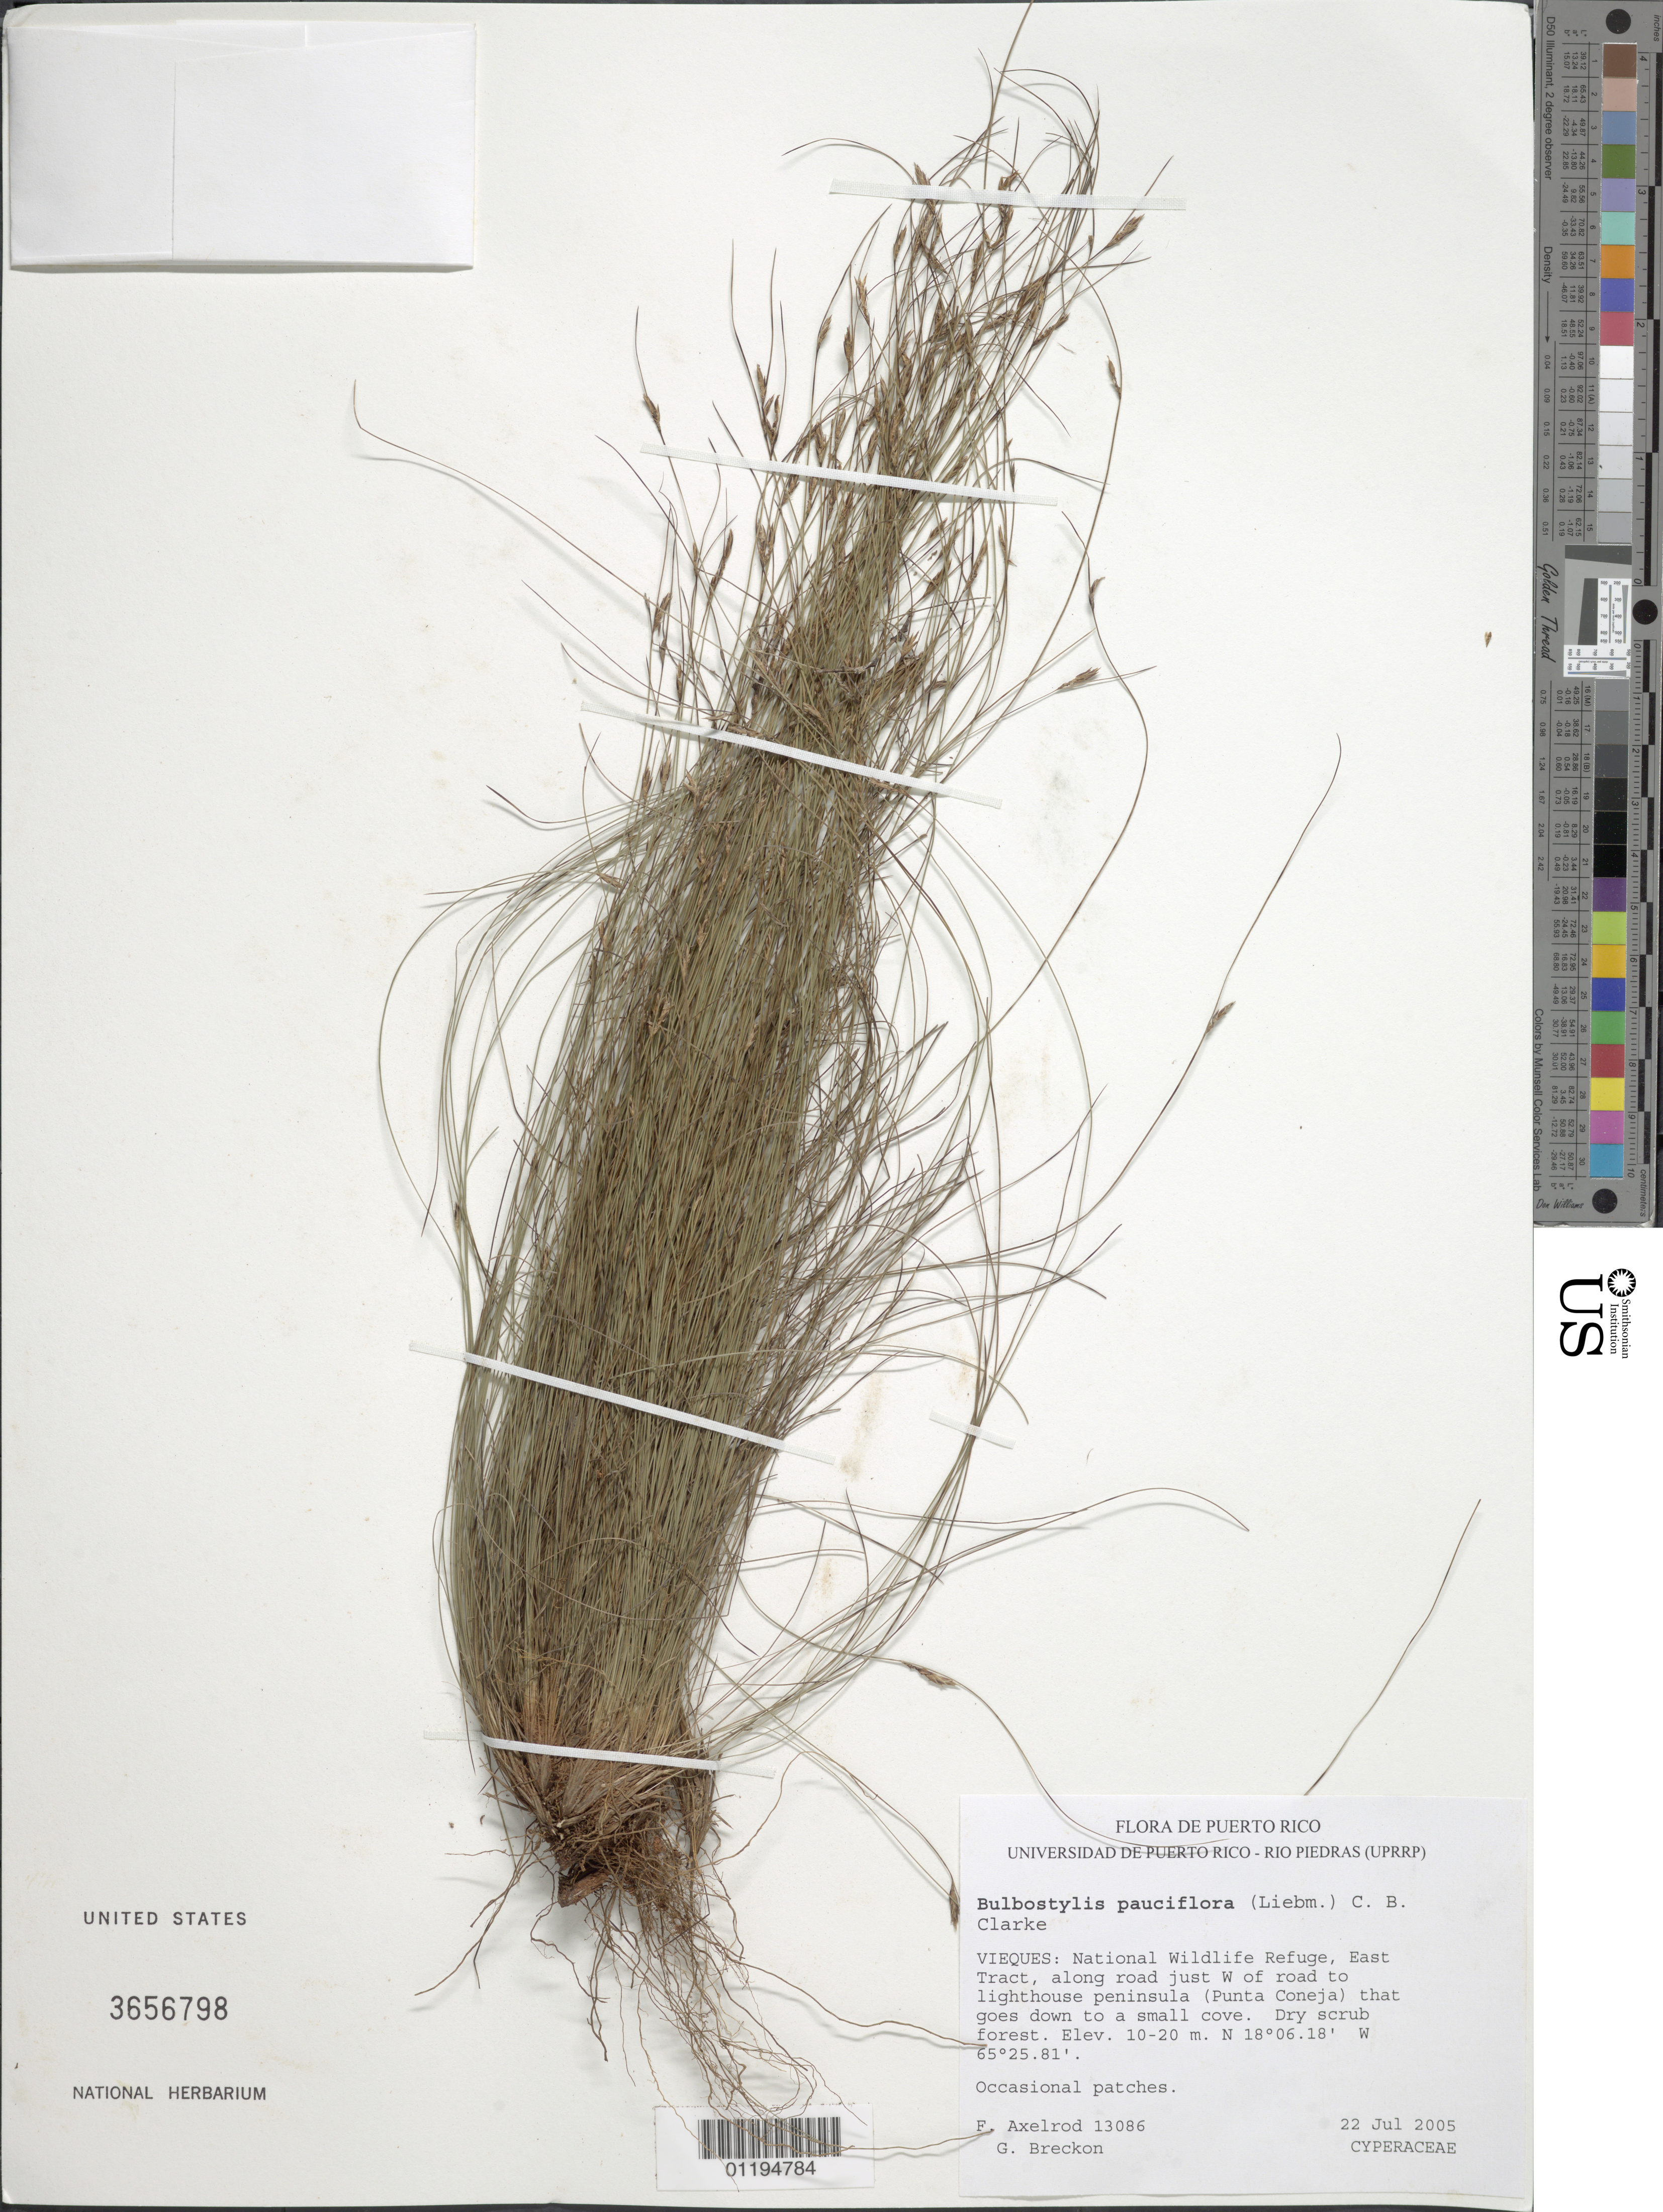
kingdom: Plantae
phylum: Tracheophyta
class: Liliopsida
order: Poales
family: Cyperaceae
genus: Bulbostylis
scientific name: Bulbostylis pauciflora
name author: (Liebm.) C.B. Clarke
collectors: F. S. Axelrod & G. Breckon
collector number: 13086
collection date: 2005-07-22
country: Puerto Rico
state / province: Vieques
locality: National Wildlife Refuge, East Tract, along rd. just W of rd to lighthouse peninsula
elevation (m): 10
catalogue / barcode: US 3656798